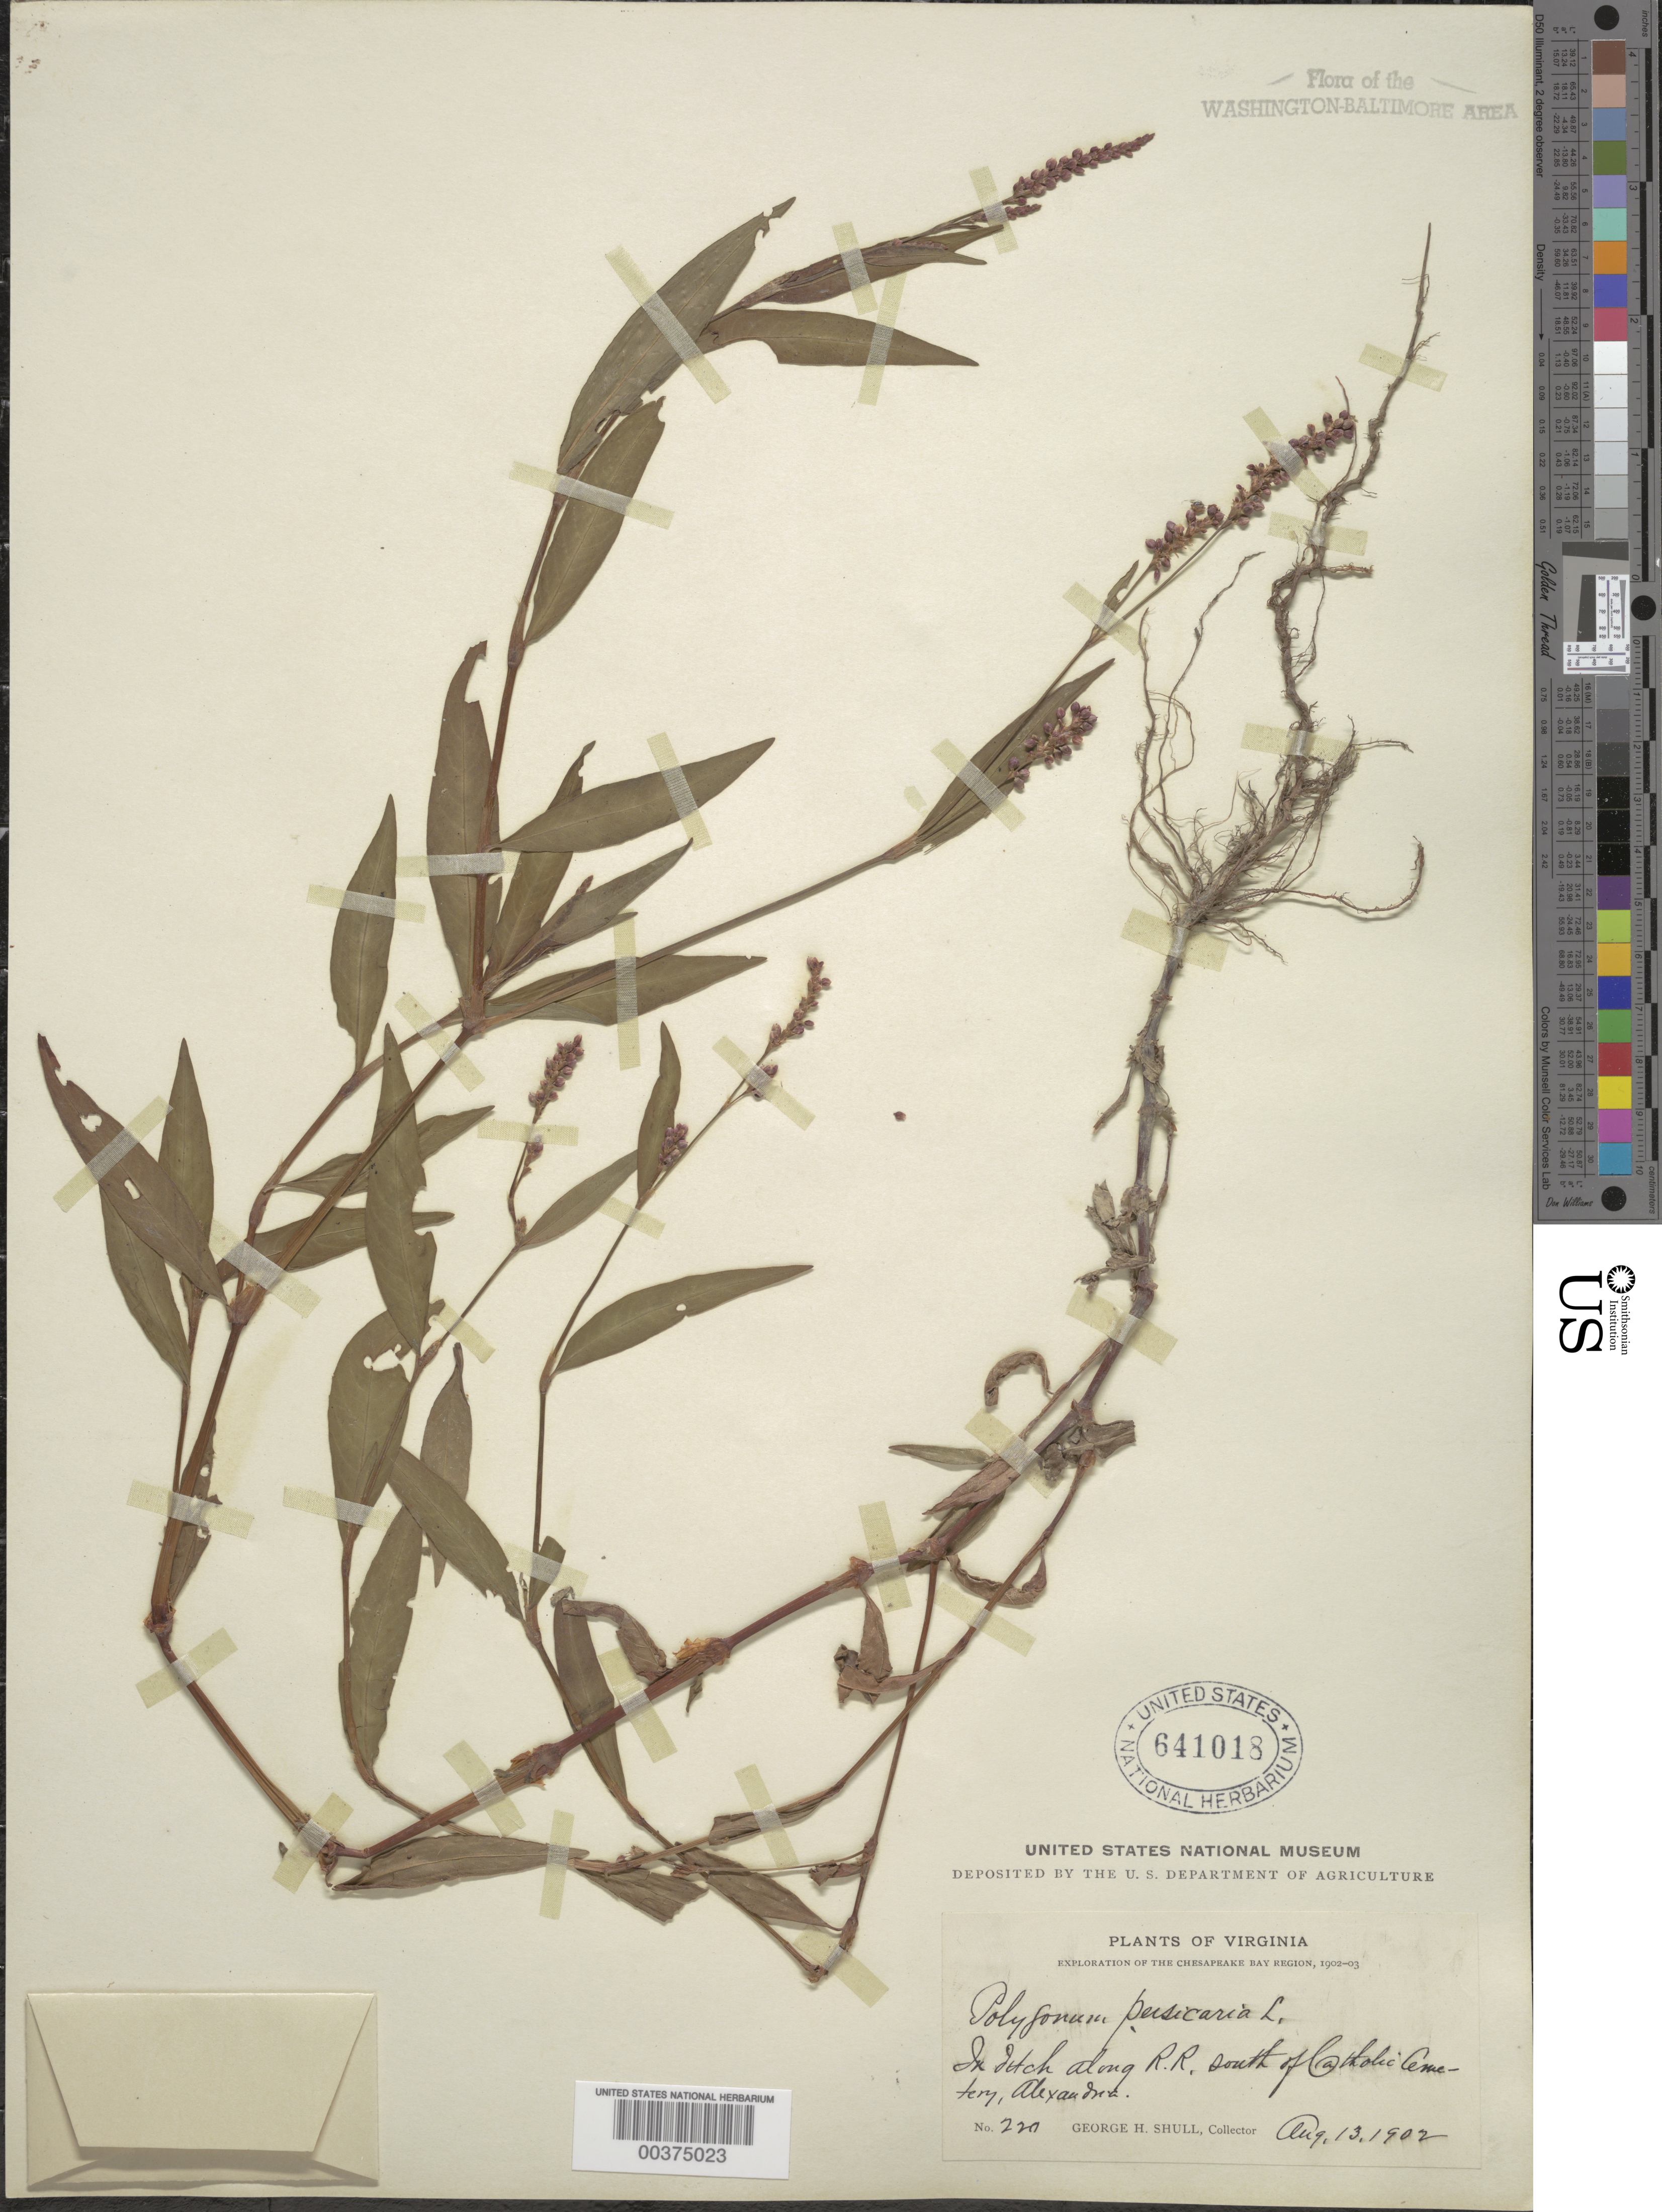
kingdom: Plantae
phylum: Tracheophyta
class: Magnoliopsida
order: Caryophyllales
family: Polygonaceae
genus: Persicaria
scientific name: Persicaria maculosa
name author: S.F. Gray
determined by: Atha, D. E.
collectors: G. H. Shull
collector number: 220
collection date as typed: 13 Aug 1902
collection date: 1902-08-13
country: United States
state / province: Virginia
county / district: City of Alexandria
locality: South of Catholic Cemetery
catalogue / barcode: US 641018